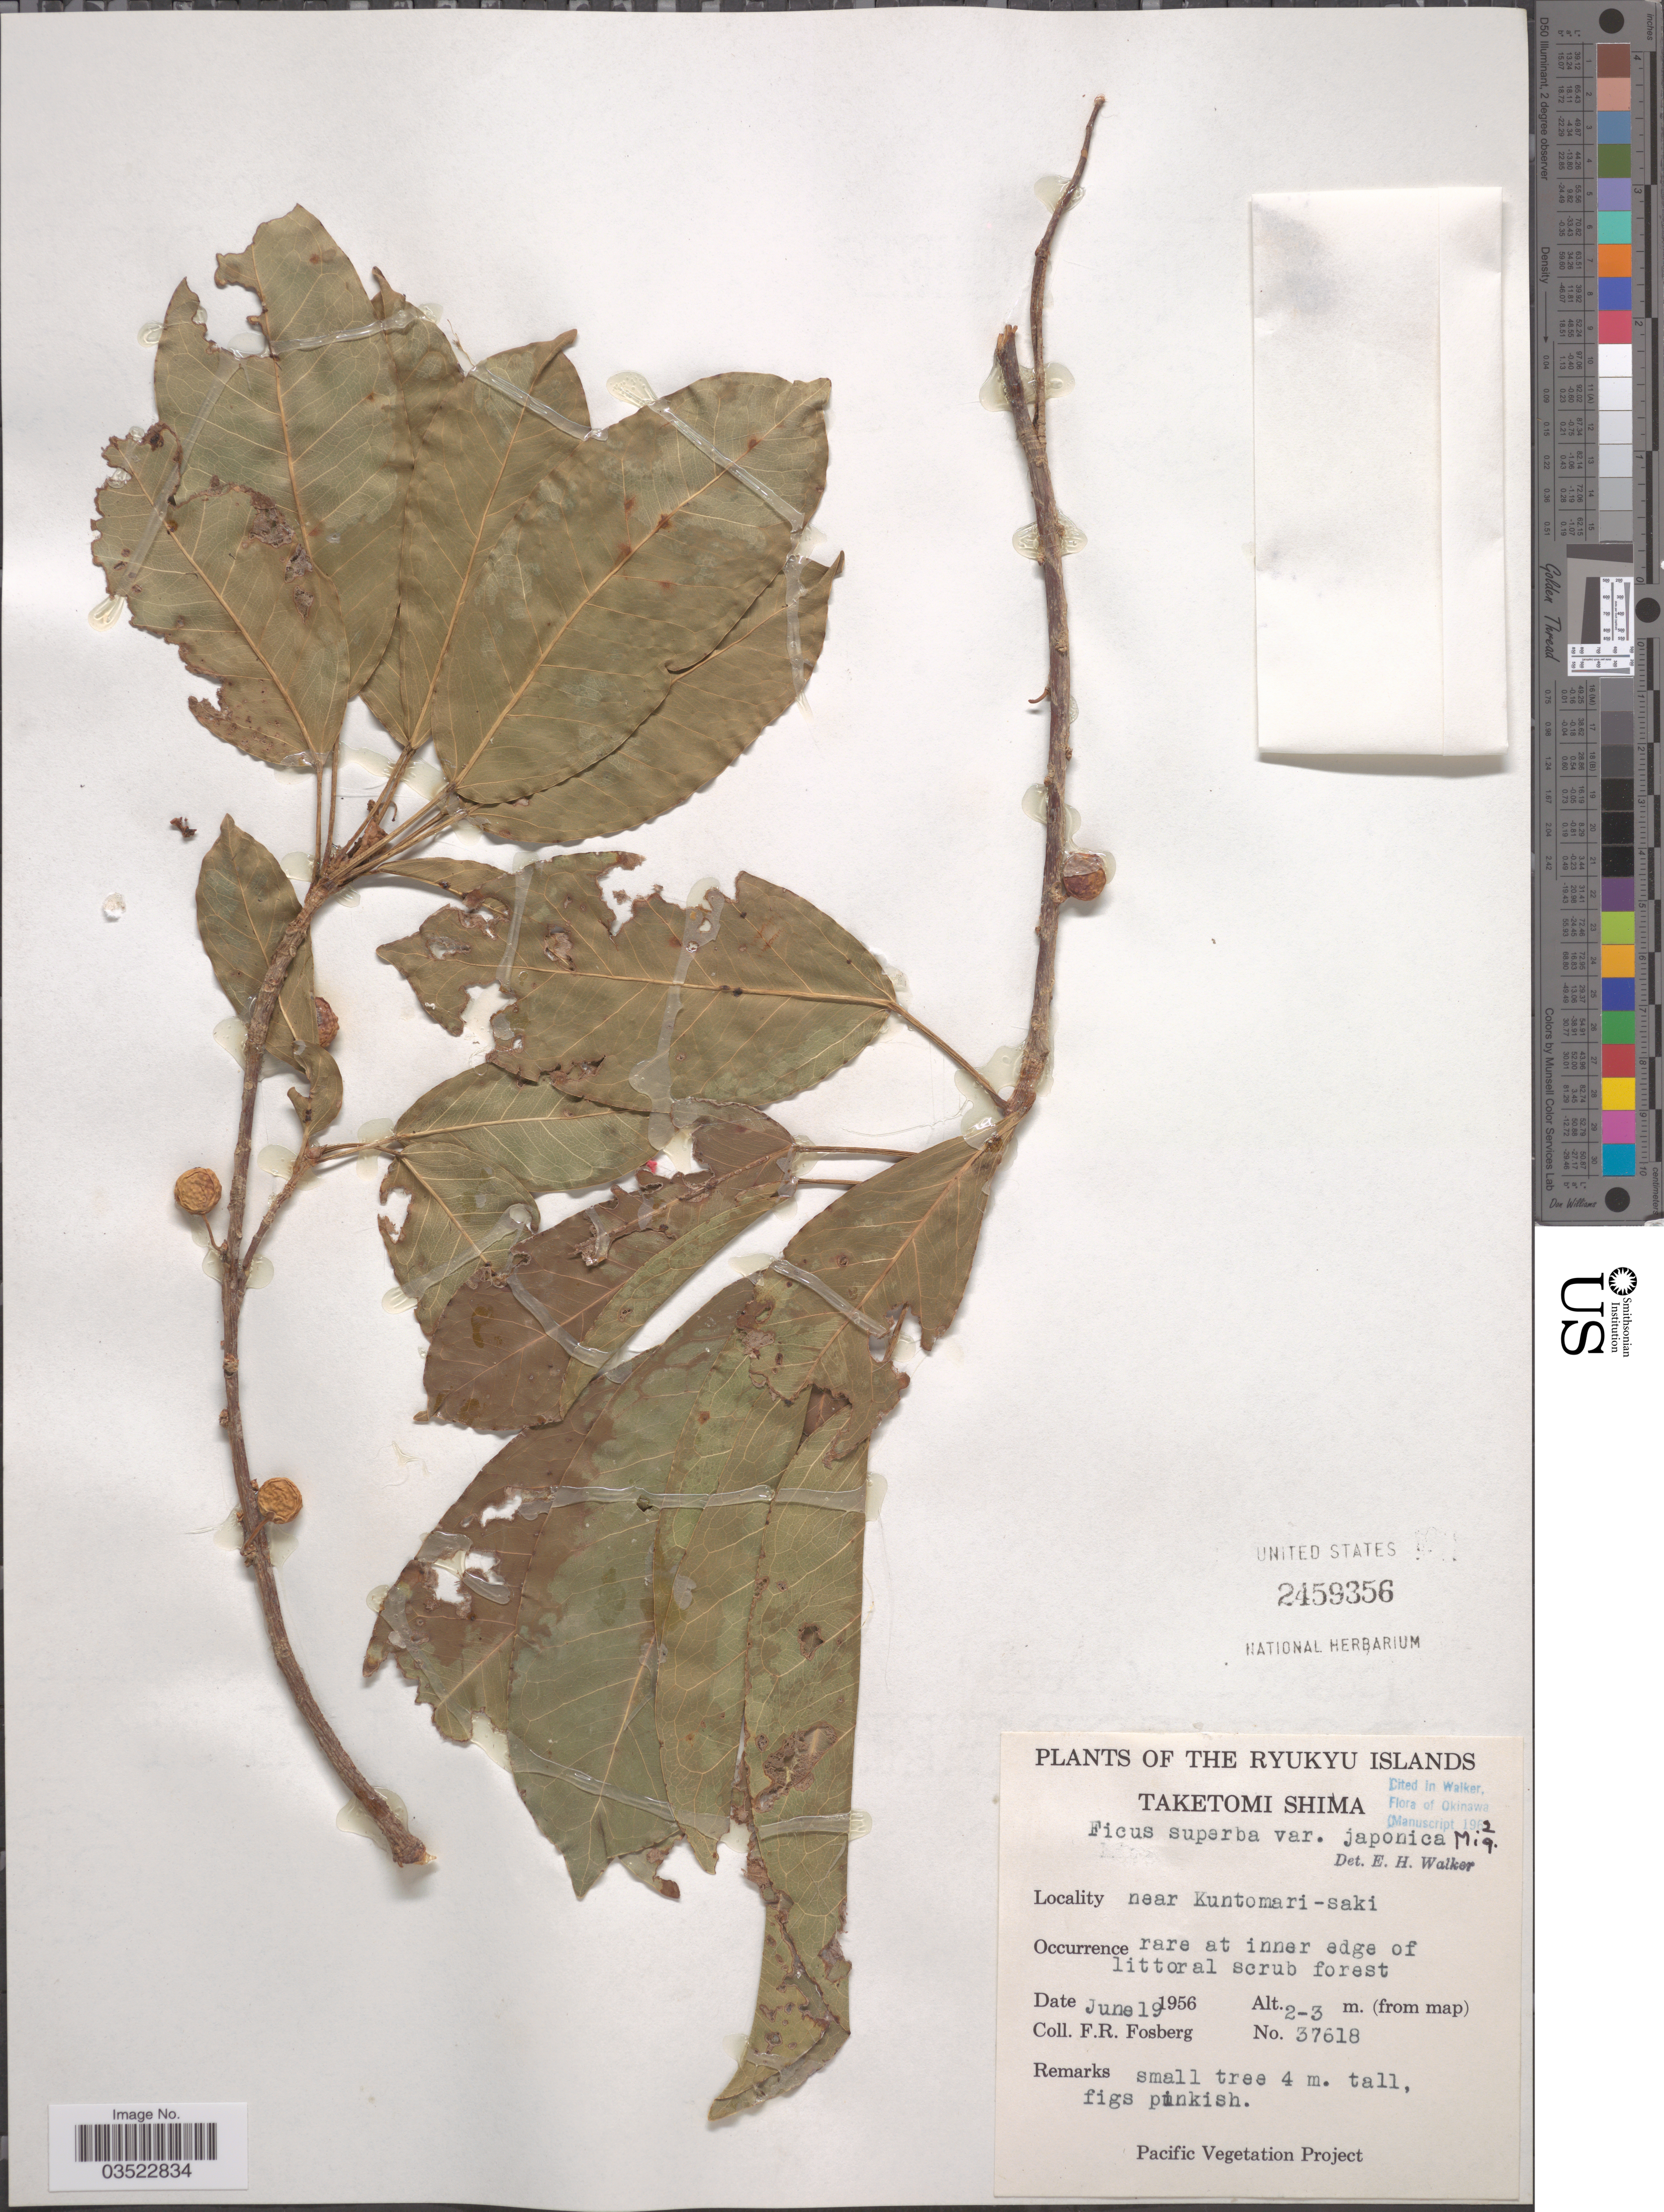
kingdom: Plantae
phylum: Tracheophyta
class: Magnoliopsida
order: Rosales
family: Moraceae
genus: Ficus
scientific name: Ficus superba var. japonica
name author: Miq.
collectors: F. R. Fosberg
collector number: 37618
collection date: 1956-06-19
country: Japan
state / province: Okinawa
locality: Ryukyu Islands. Taketomi Shima. Near Kuntomari-saki.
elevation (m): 2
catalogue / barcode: US 2459356